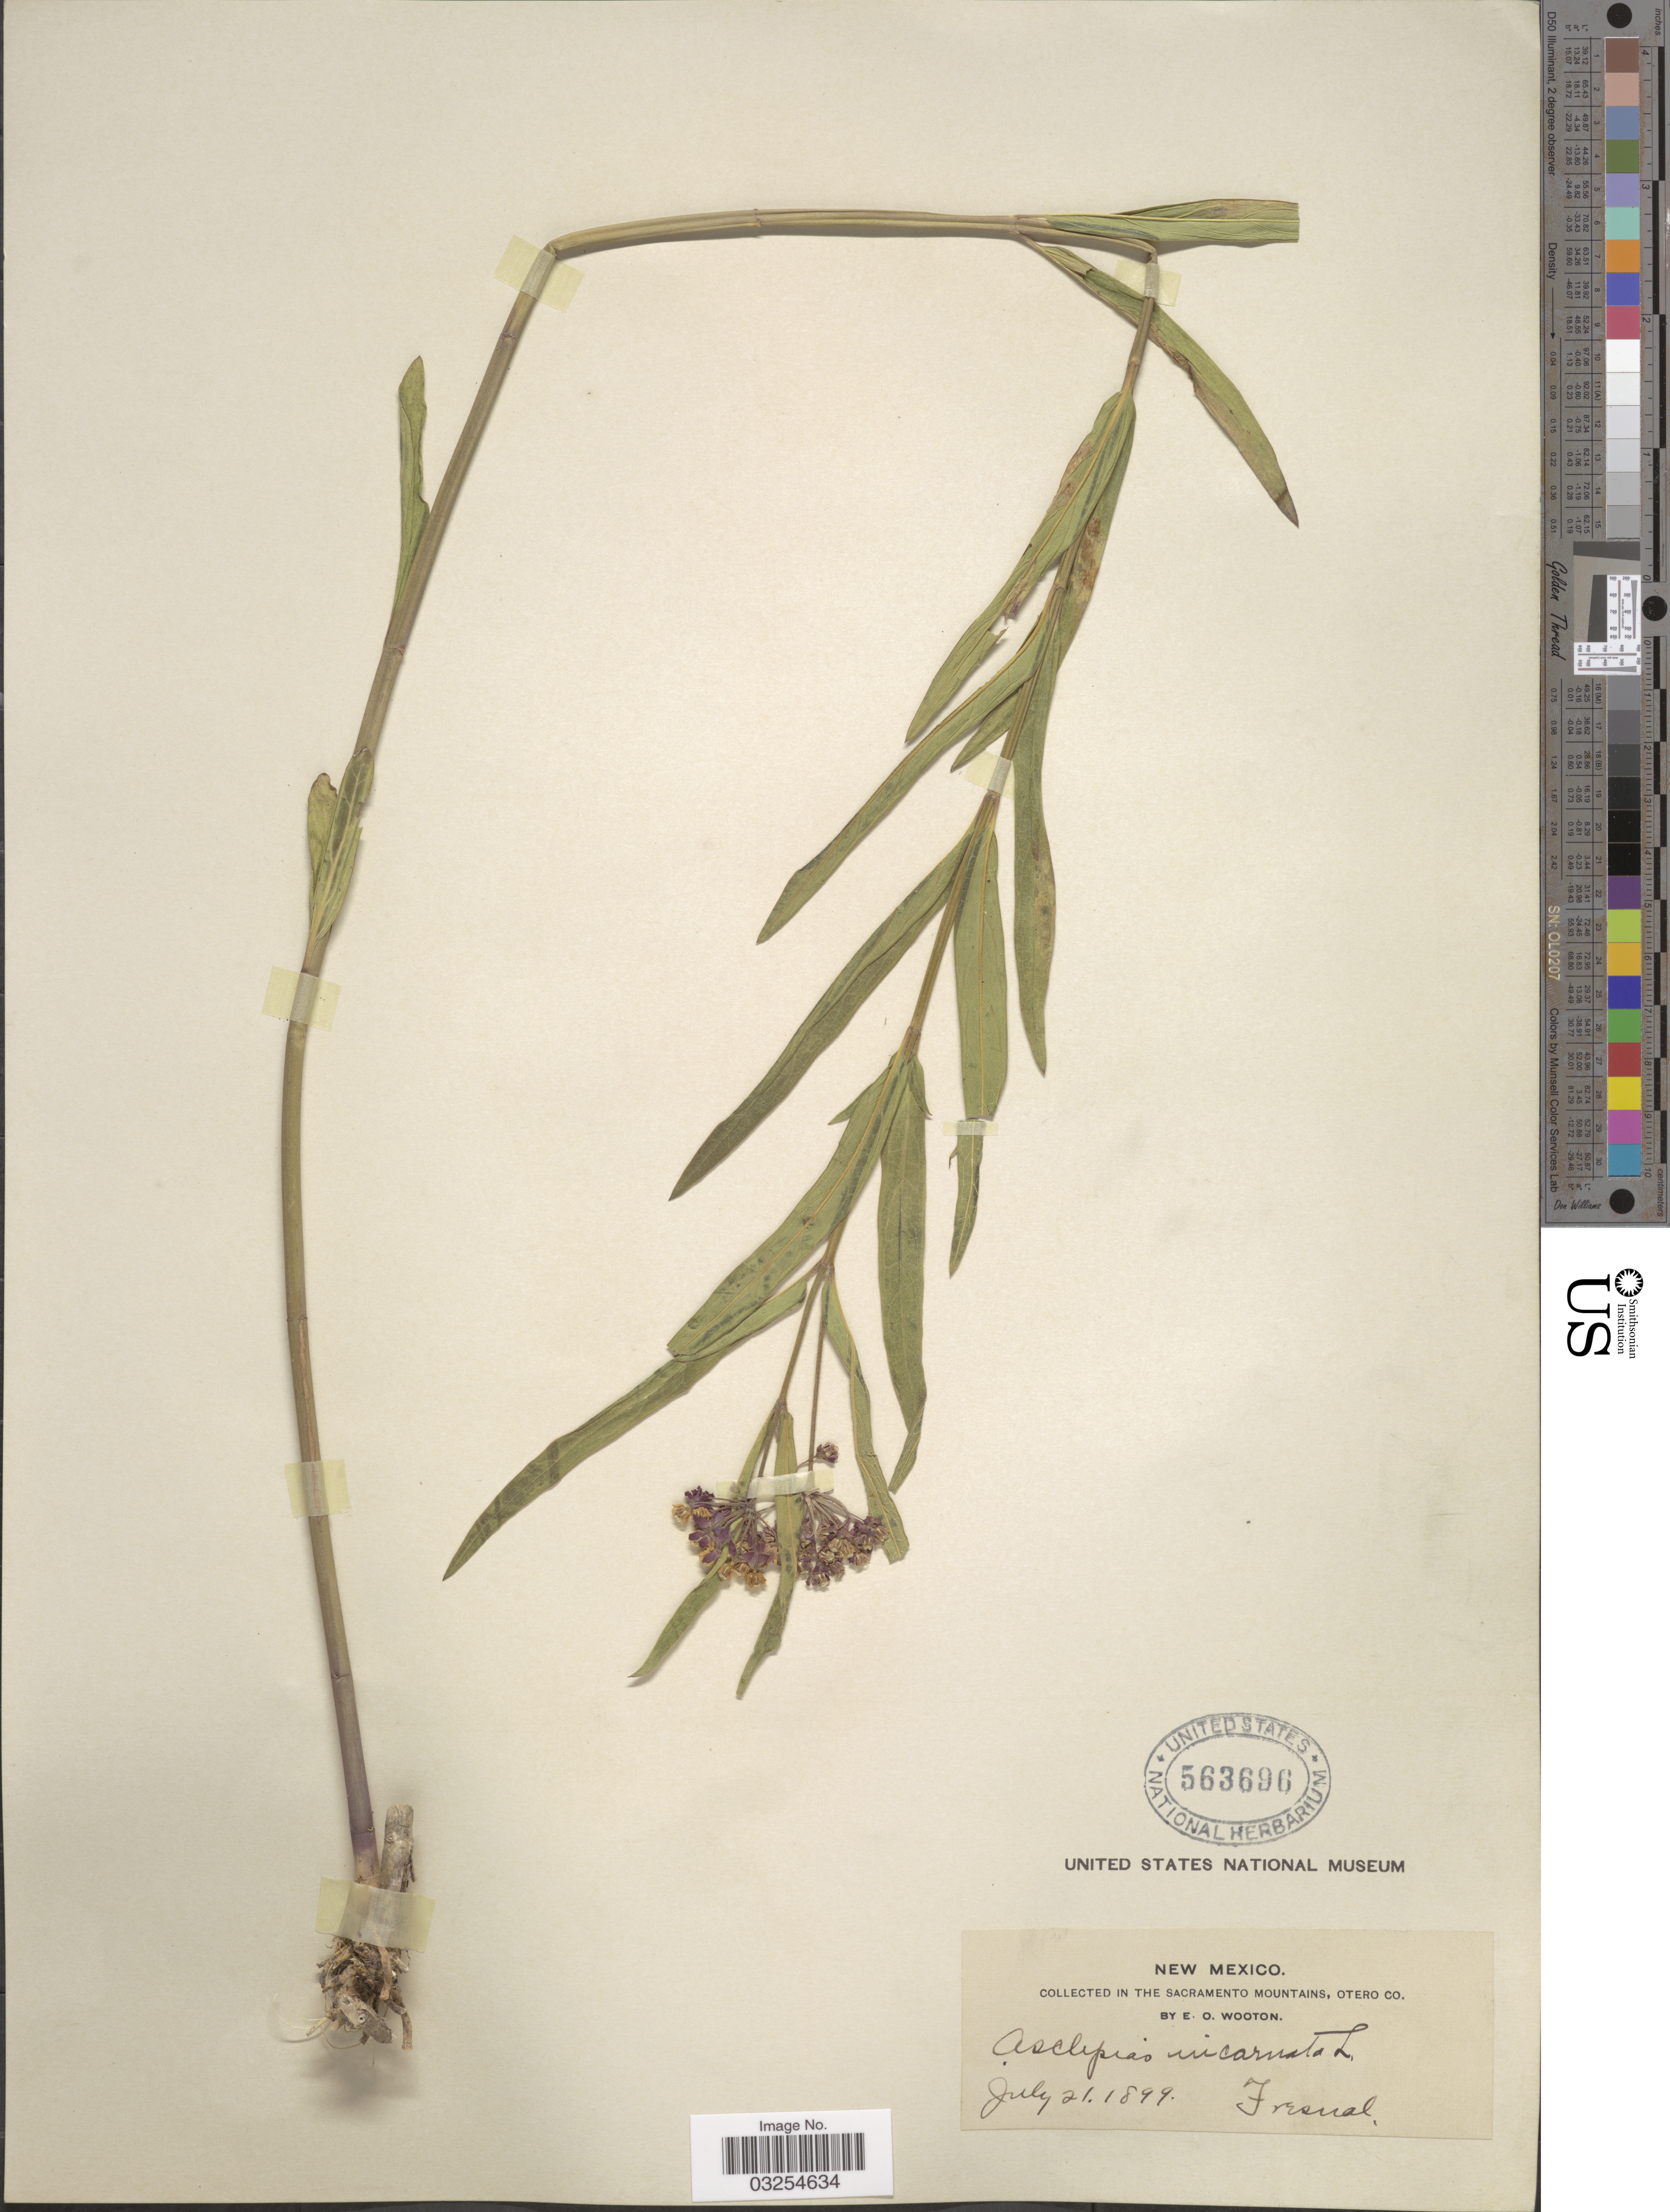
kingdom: Plantae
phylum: Tracheophyta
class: Magnoliopsida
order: Gentianales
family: Apocynaceae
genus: Asclepias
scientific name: Asclepias incarnata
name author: L.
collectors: E. O. Wooton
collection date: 1899-07-21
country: United States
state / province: New Mexico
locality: In the Sacramento Mountains, Otero Co. Fresnal.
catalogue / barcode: US 563696